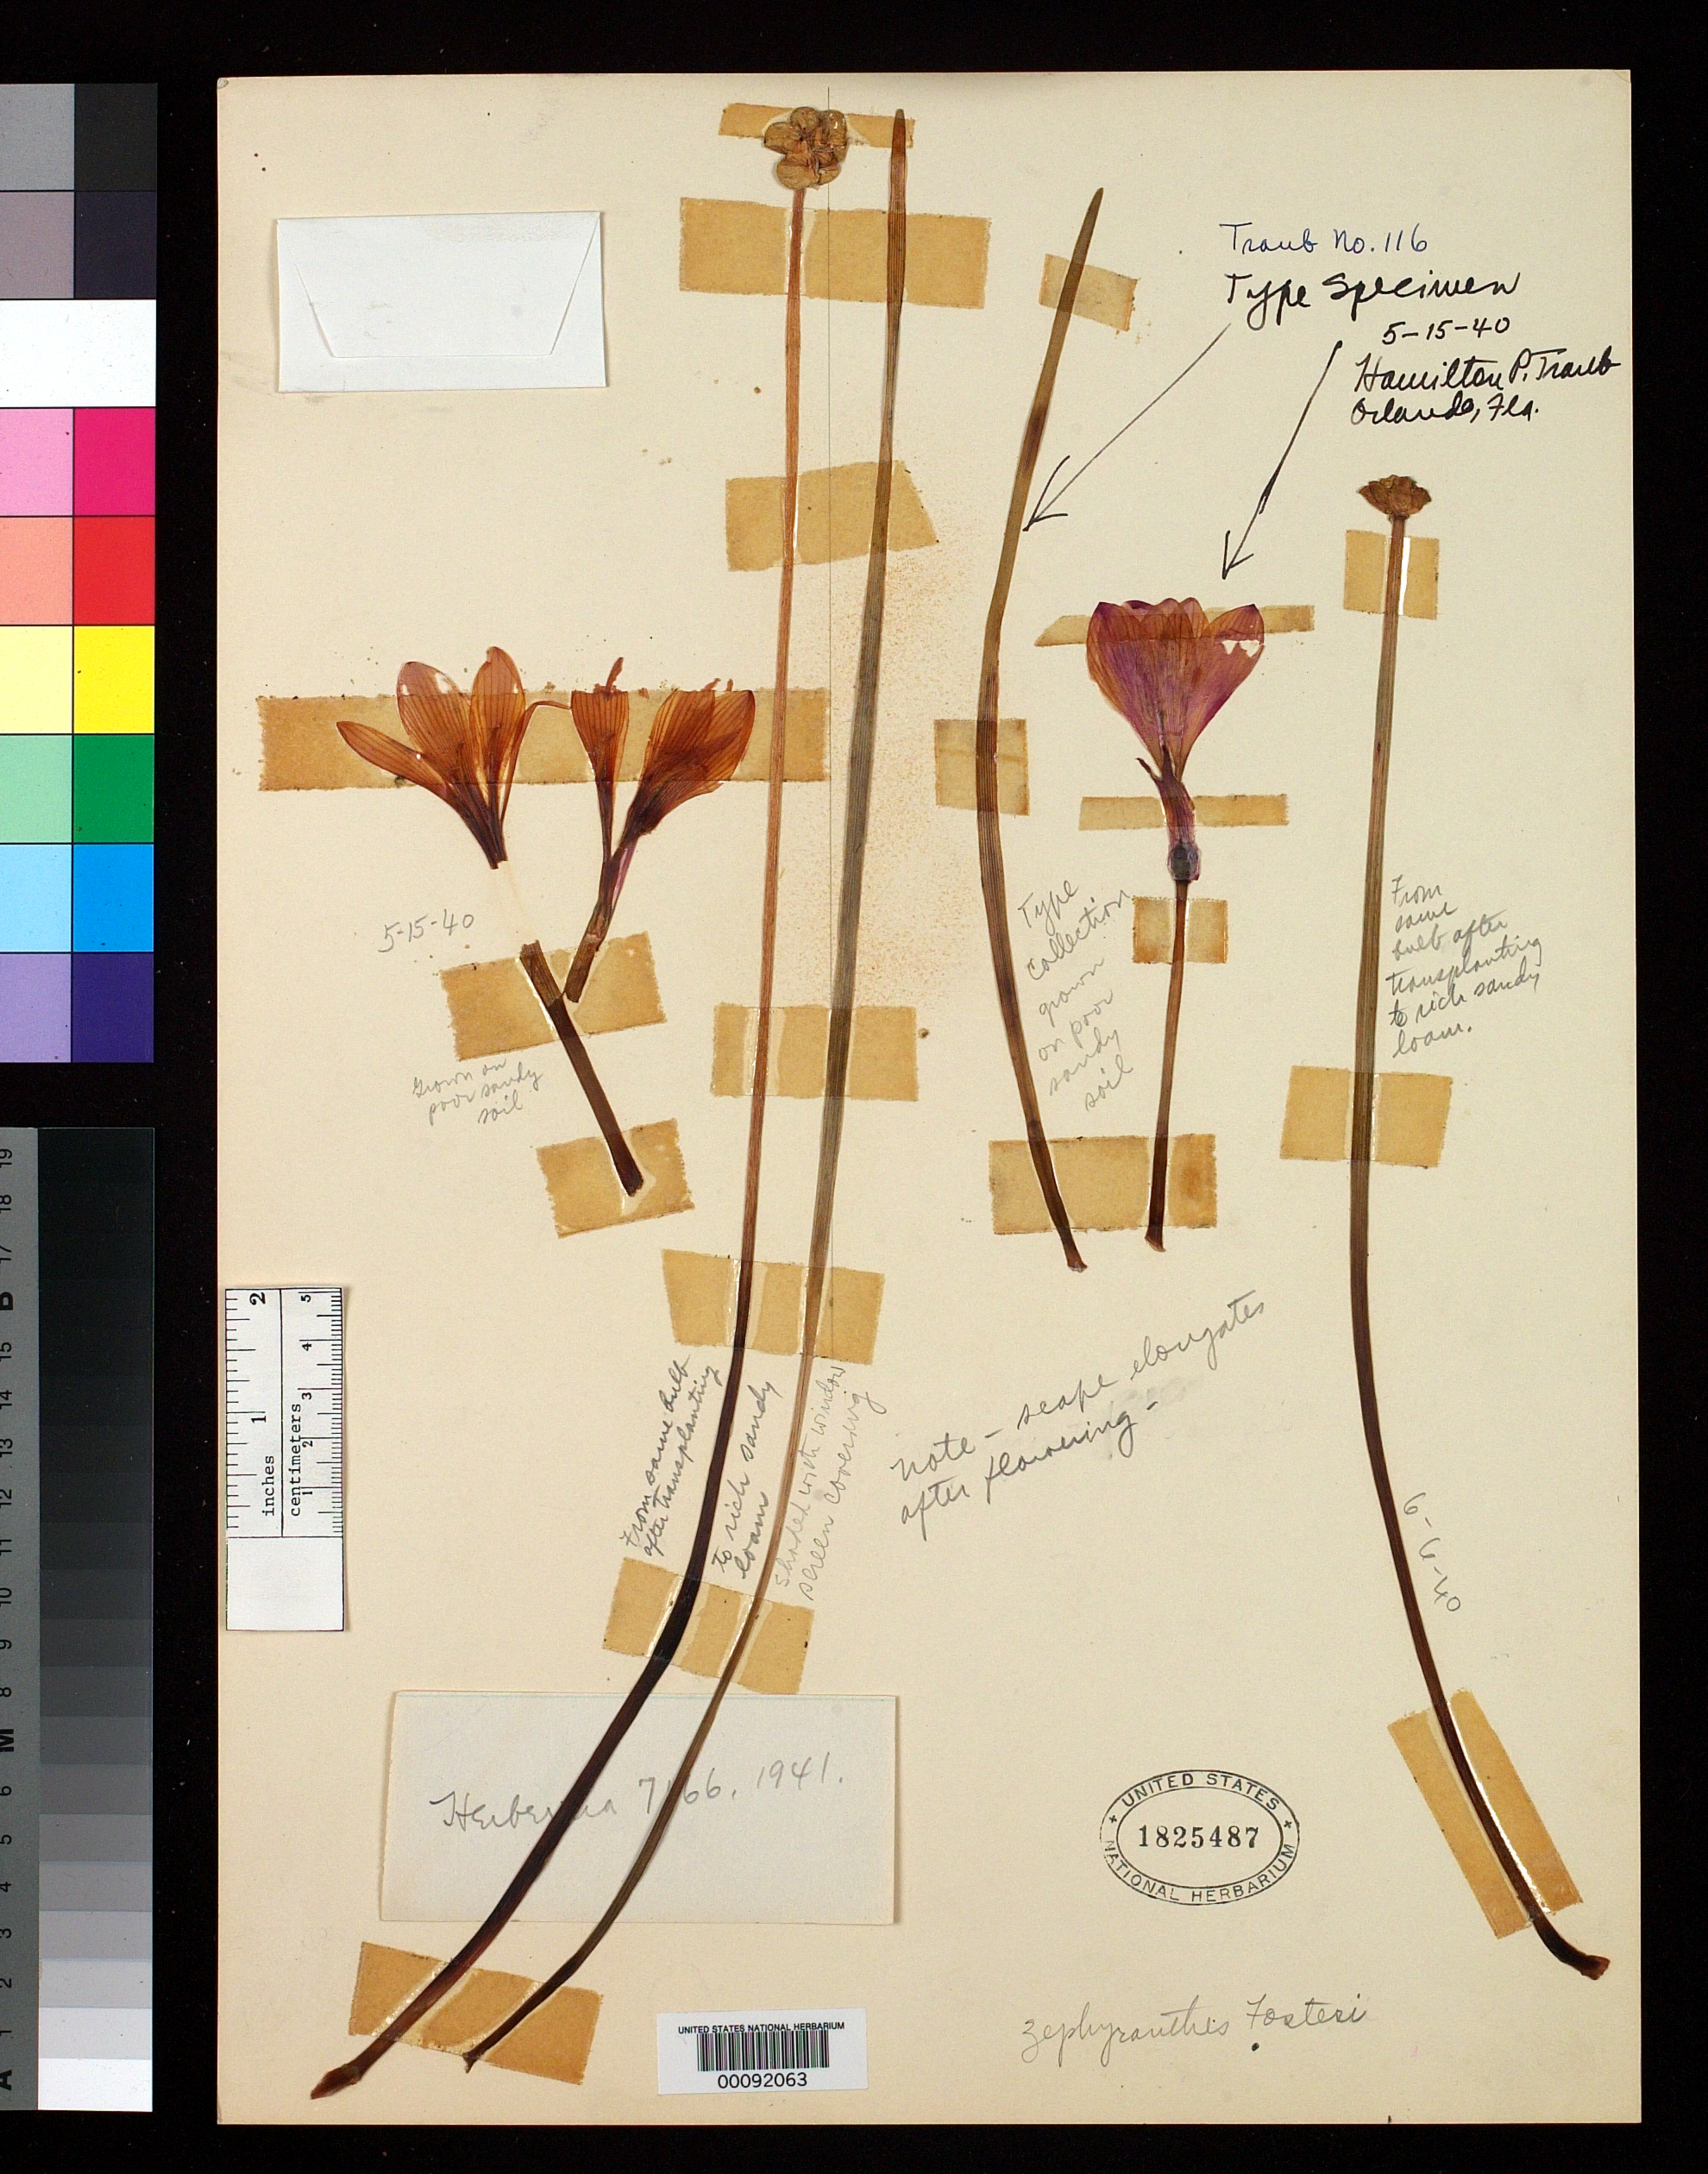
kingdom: Plantae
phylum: Tracheophyta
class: Liliopsida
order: Asparagales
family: Amaryllidaceae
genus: Zephyranthes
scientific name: Zephyranthes fosteri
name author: Traub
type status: Holotype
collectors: M. B. Foster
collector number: Traub 116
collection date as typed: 15 May 1940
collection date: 1940-05-15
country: Mexico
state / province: Morelos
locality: Morelos; alt. ca. 4000 ft.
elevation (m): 1219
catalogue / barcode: US 1825487